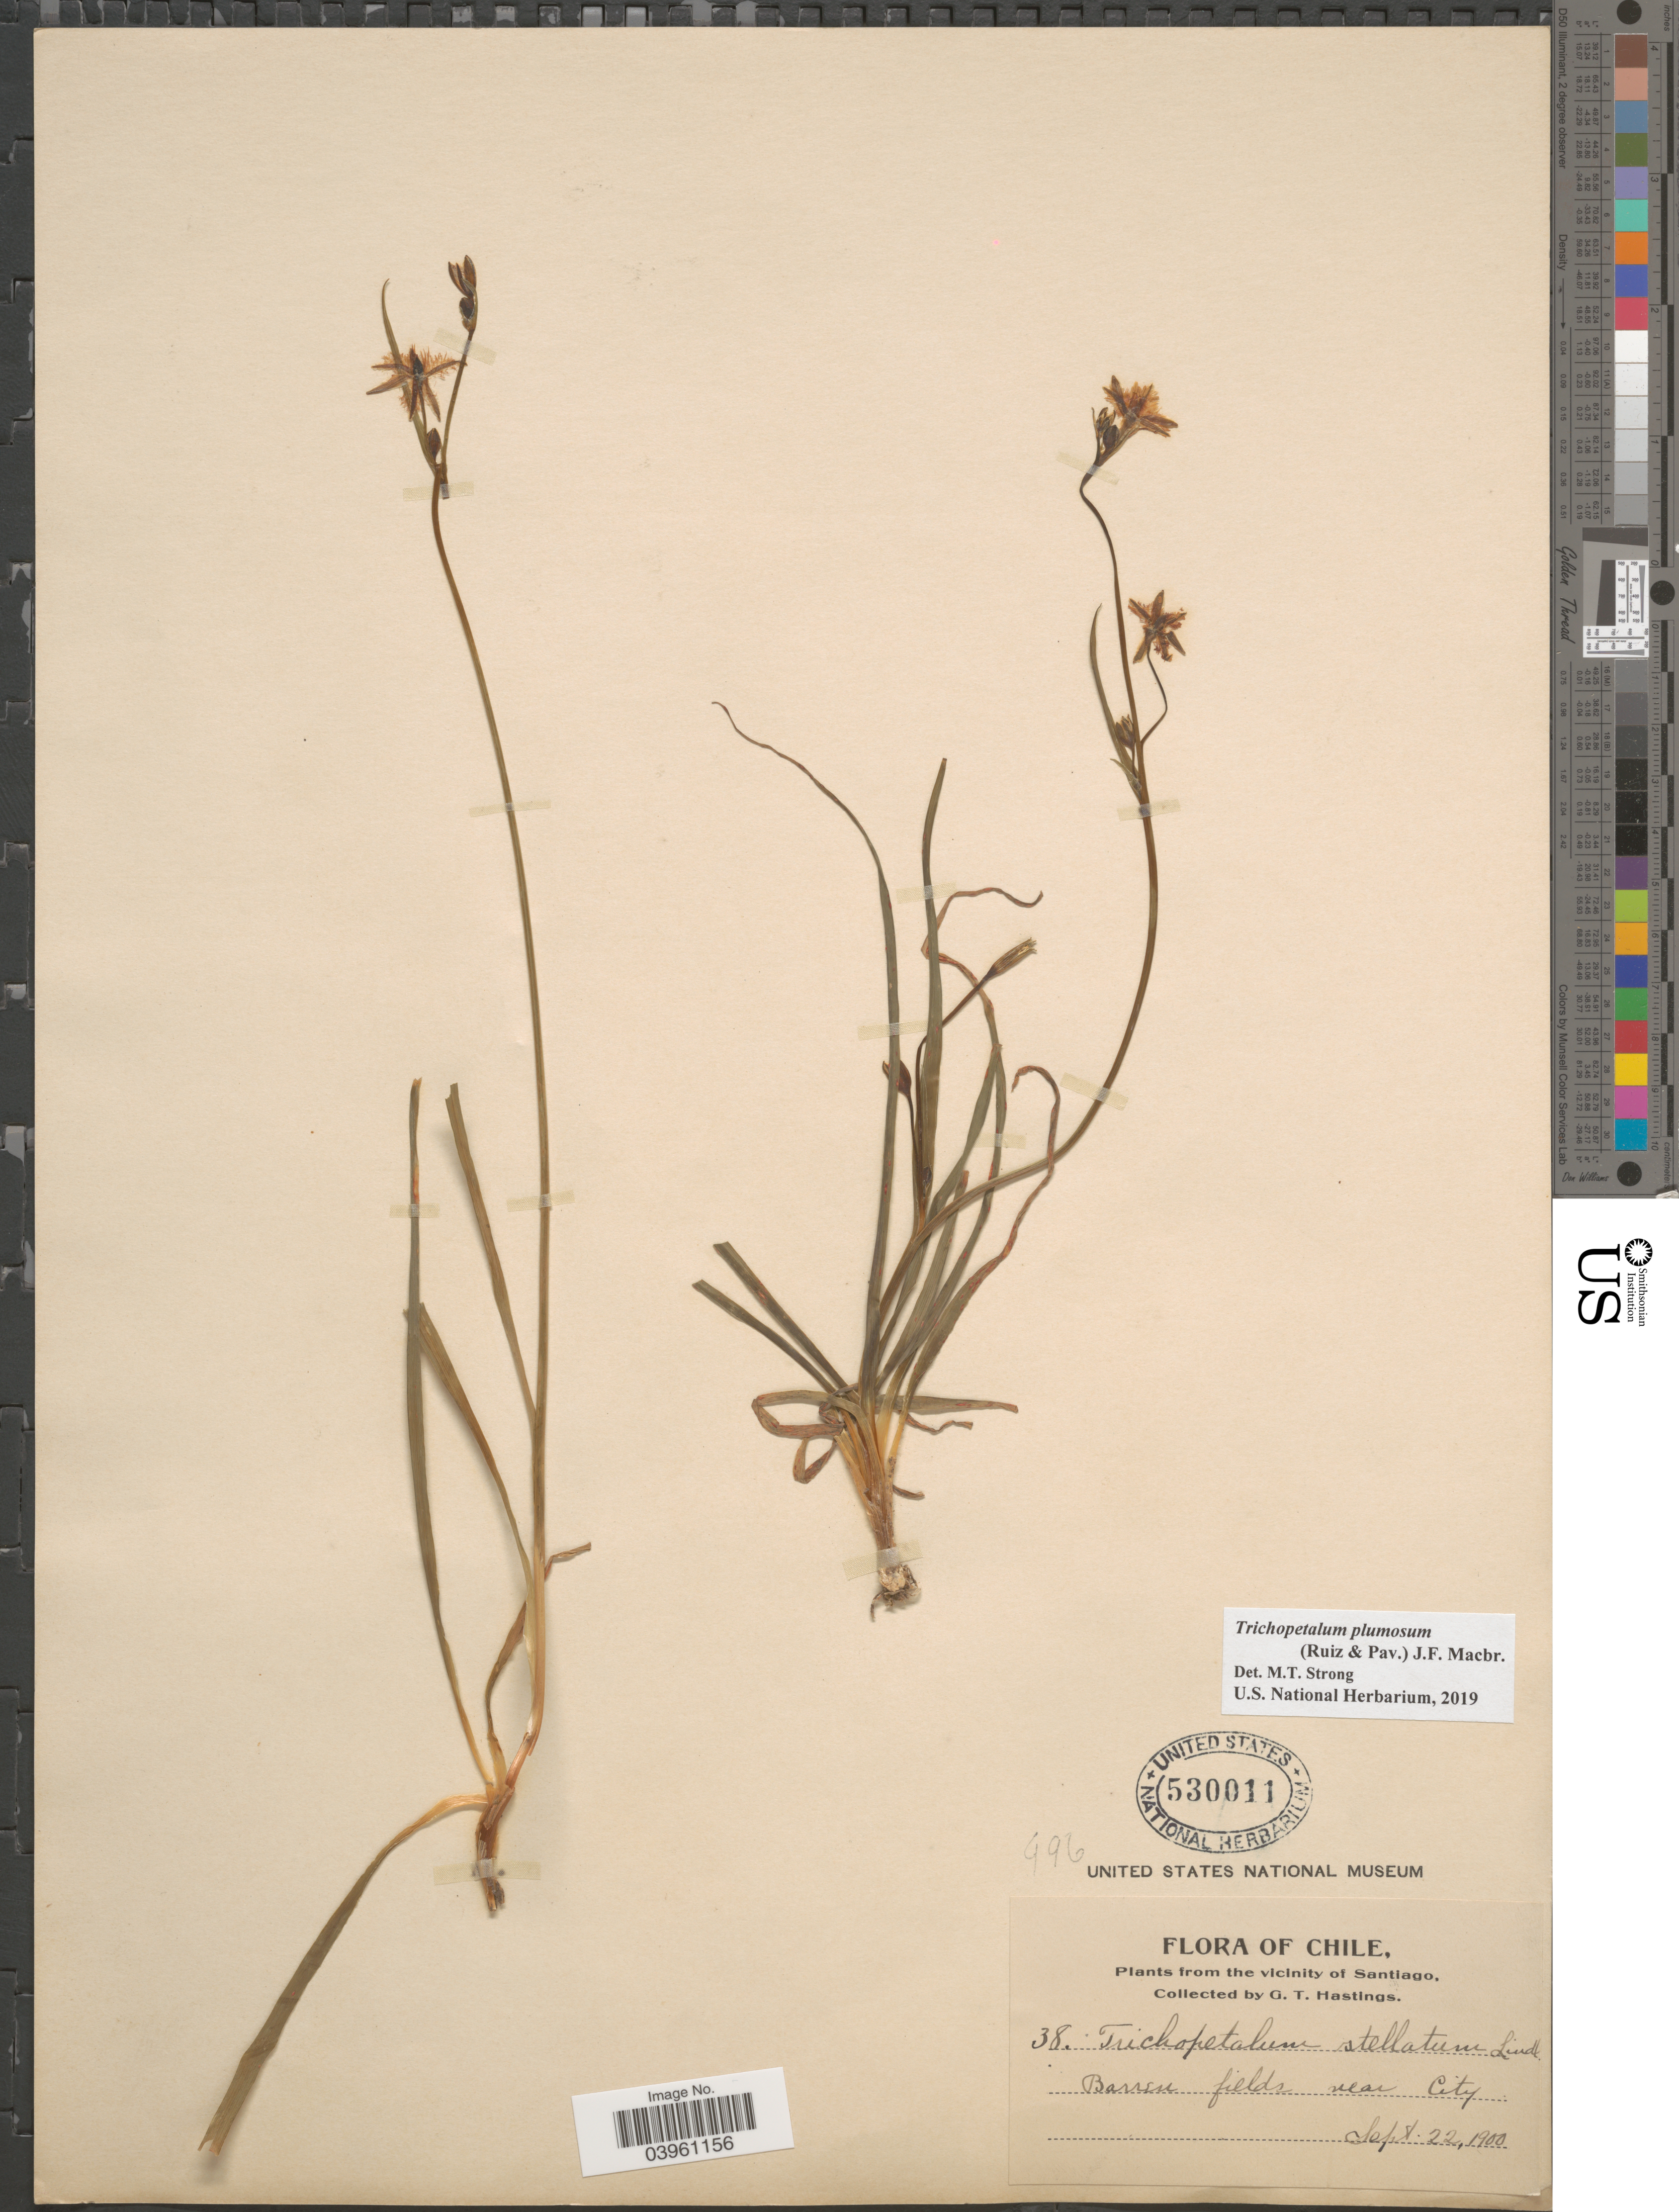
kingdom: Plantae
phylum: Tracheophyta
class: Liliopsida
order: Asparagales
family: Asparagaceae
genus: Trichopetalum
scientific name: Trichopetalum plumosum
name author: J.F. Macbr.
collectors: G. Hastings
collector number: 38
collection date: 1900-09-22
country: Chile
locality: The vicinity of Santiago. Barren fields near City.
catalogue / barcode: US 530011